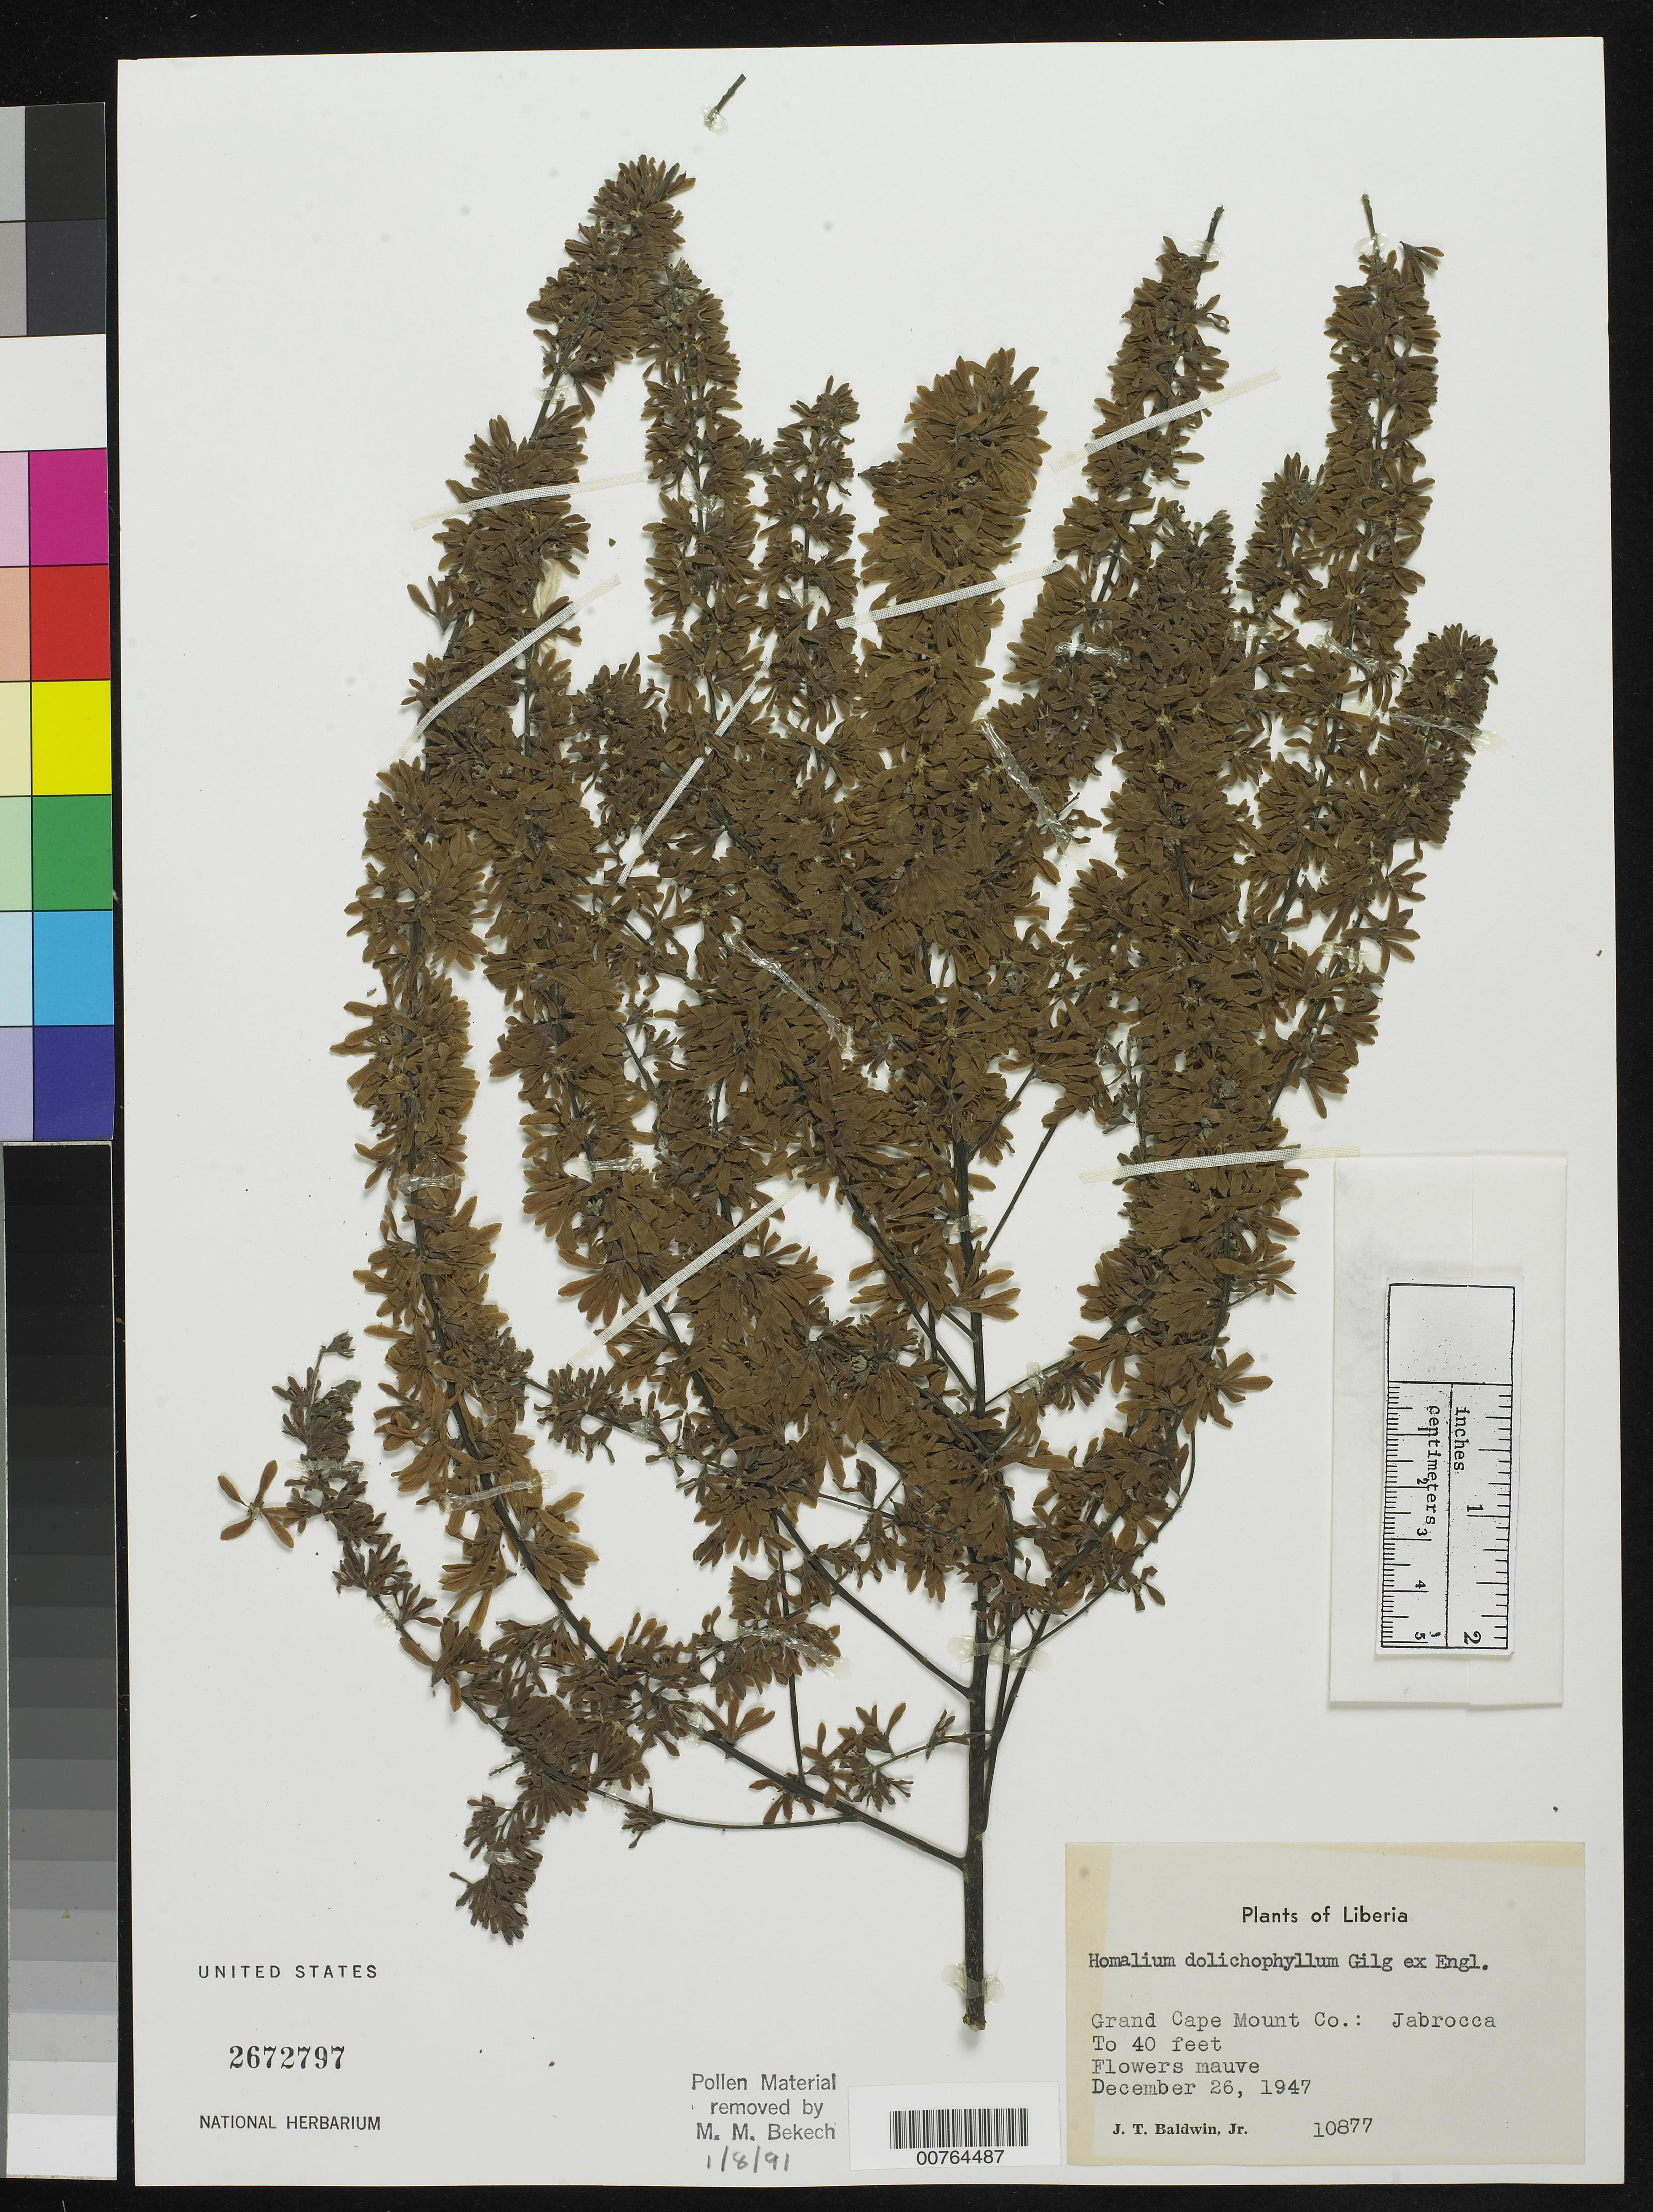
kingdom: Plantae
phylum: Tracheophyta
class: Magnoliopsida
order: Malpighiales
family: Salicaceae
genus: Homalium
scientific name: Homalium dolichophyllum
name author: Gilg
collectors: J. T. Baldwin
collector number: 10877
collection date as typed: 26 Dec 1947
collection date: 1947-12-26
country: Liberia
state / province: Grand Cape Mount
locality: Jabrocca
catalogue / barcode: US 2672797